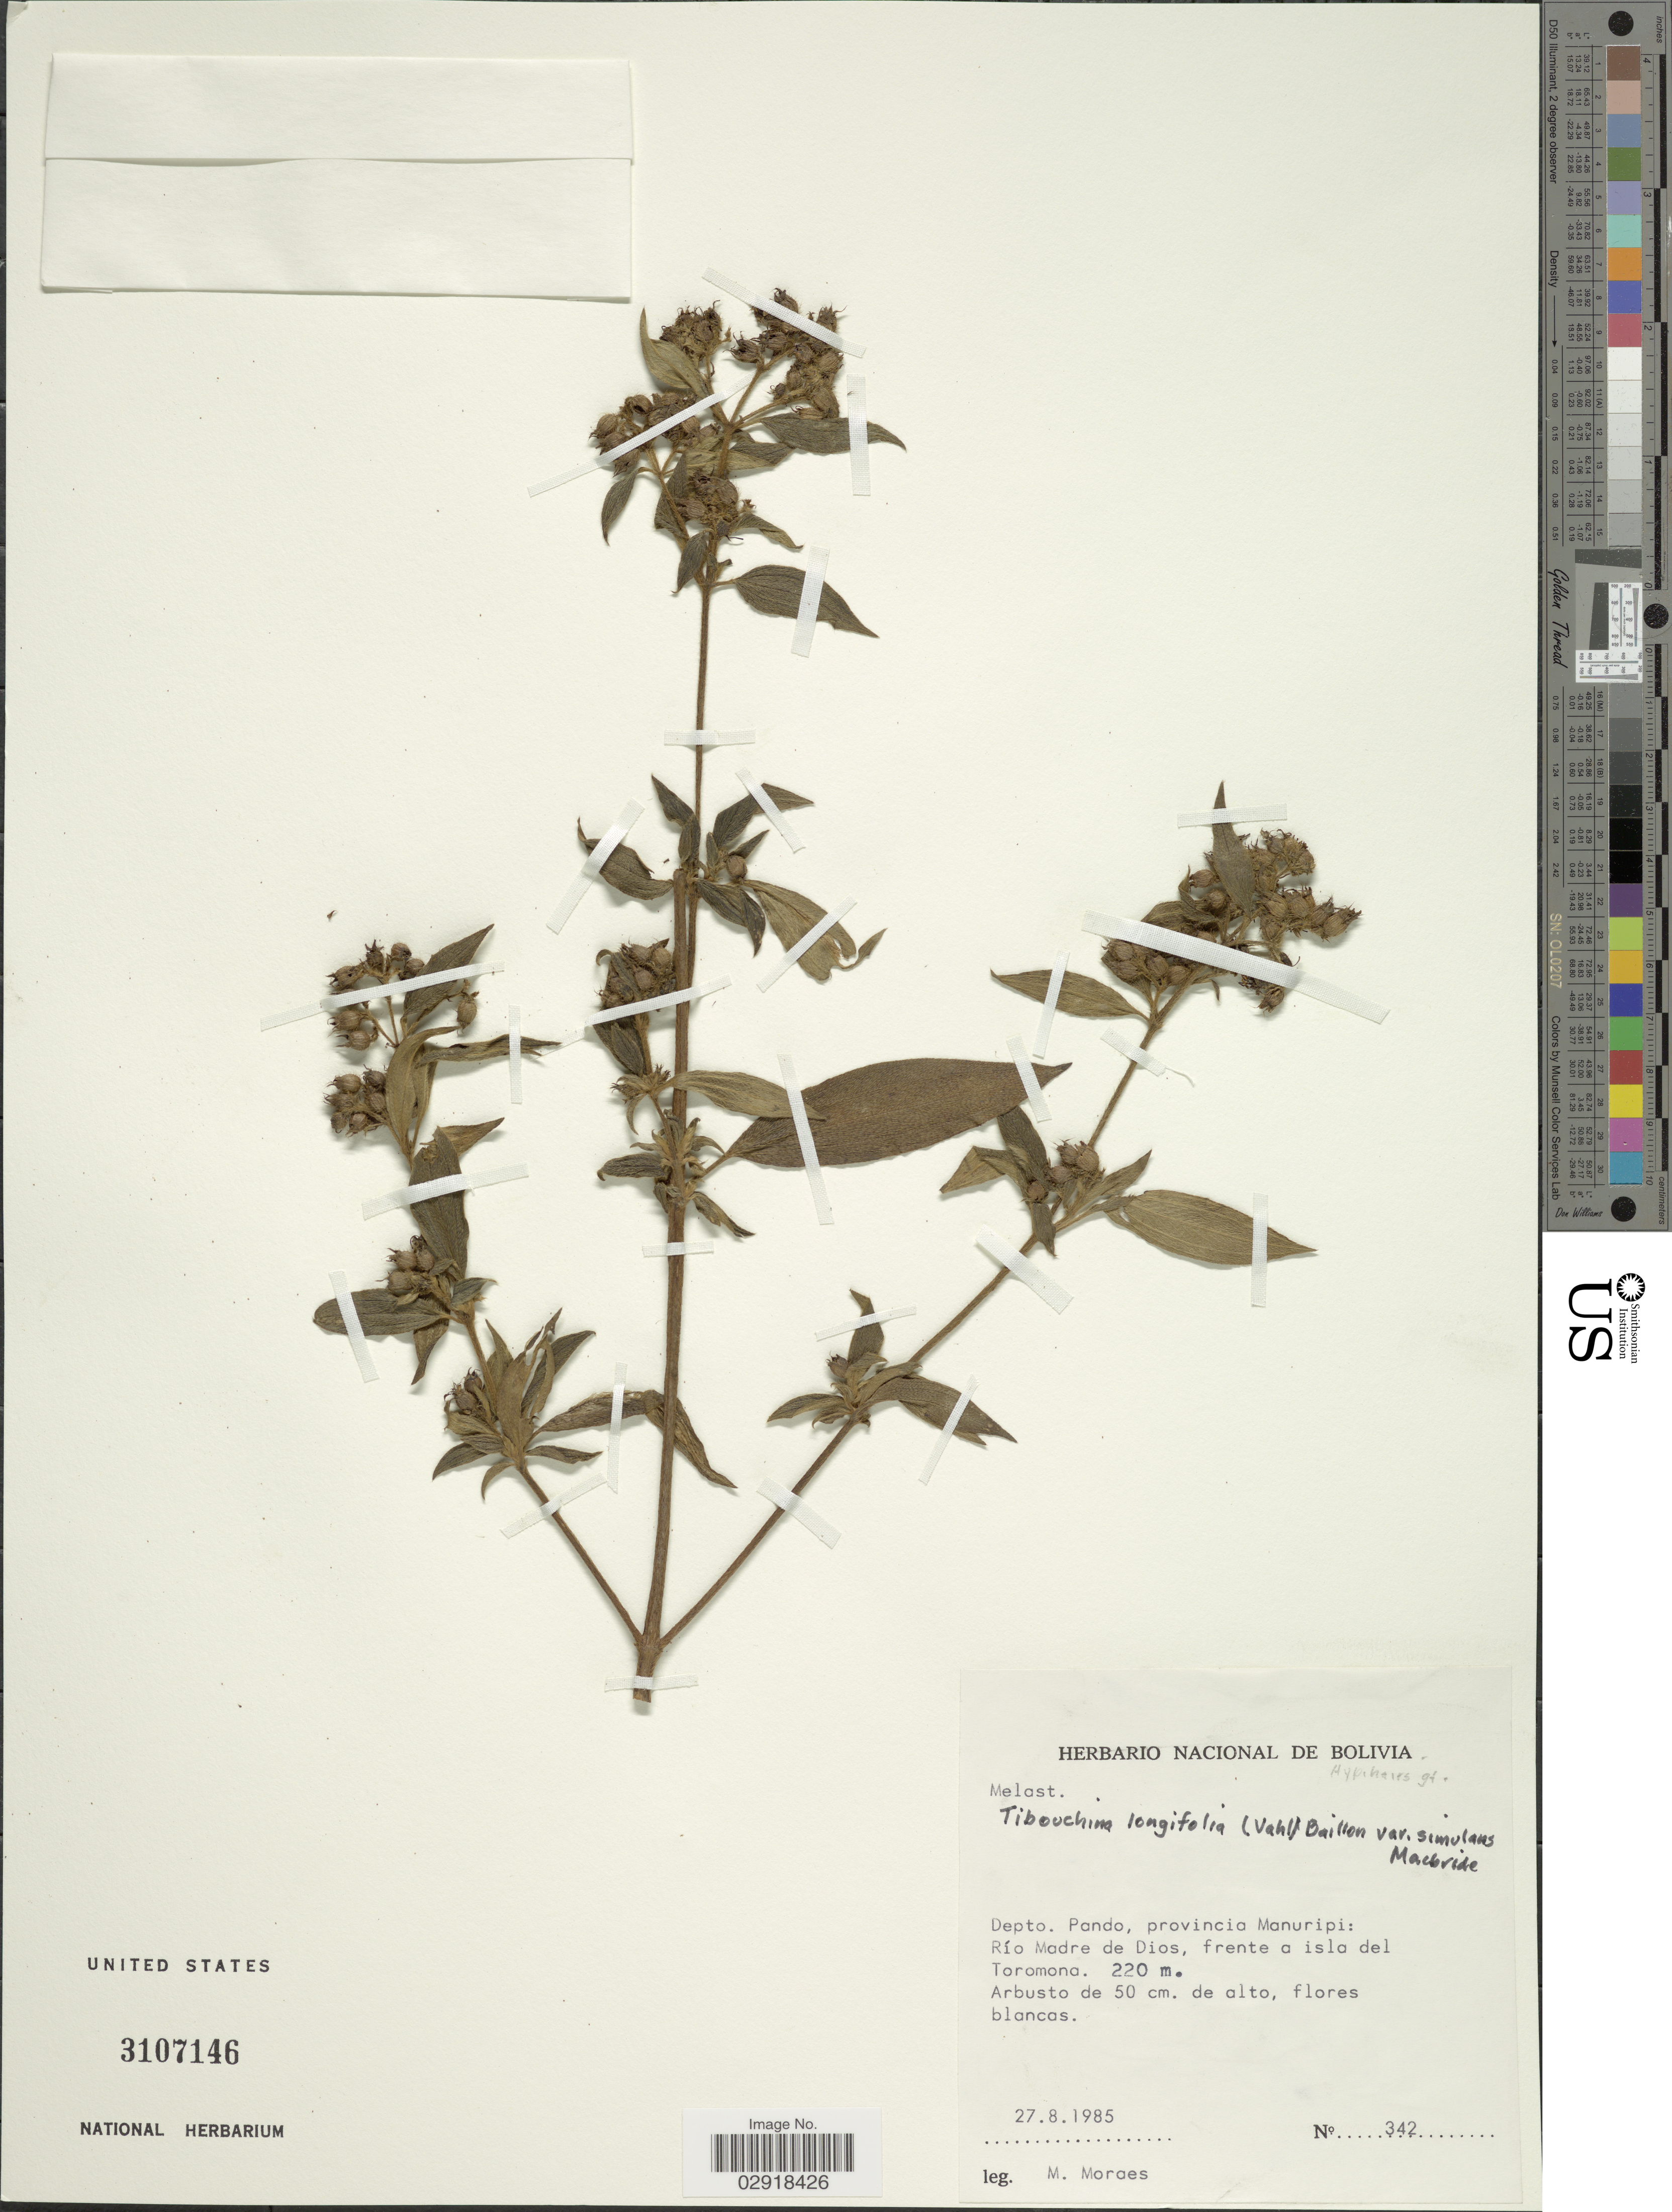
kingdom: Plantae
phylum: Tracheophyta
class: Magnoliopsida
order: Myrtales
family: Melastomataceae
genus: Chaetogastra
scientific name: Chaetogastra longifolia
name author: (Vahl) DC.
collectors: M. Moraes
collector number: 342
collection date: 1985-08-27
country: Bolivia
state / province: Pando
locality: Depto. Pando, provincia Manuripi, Río Madre de Dios, frente a isla del Toromona.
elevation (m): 220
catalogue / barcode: US 3107146